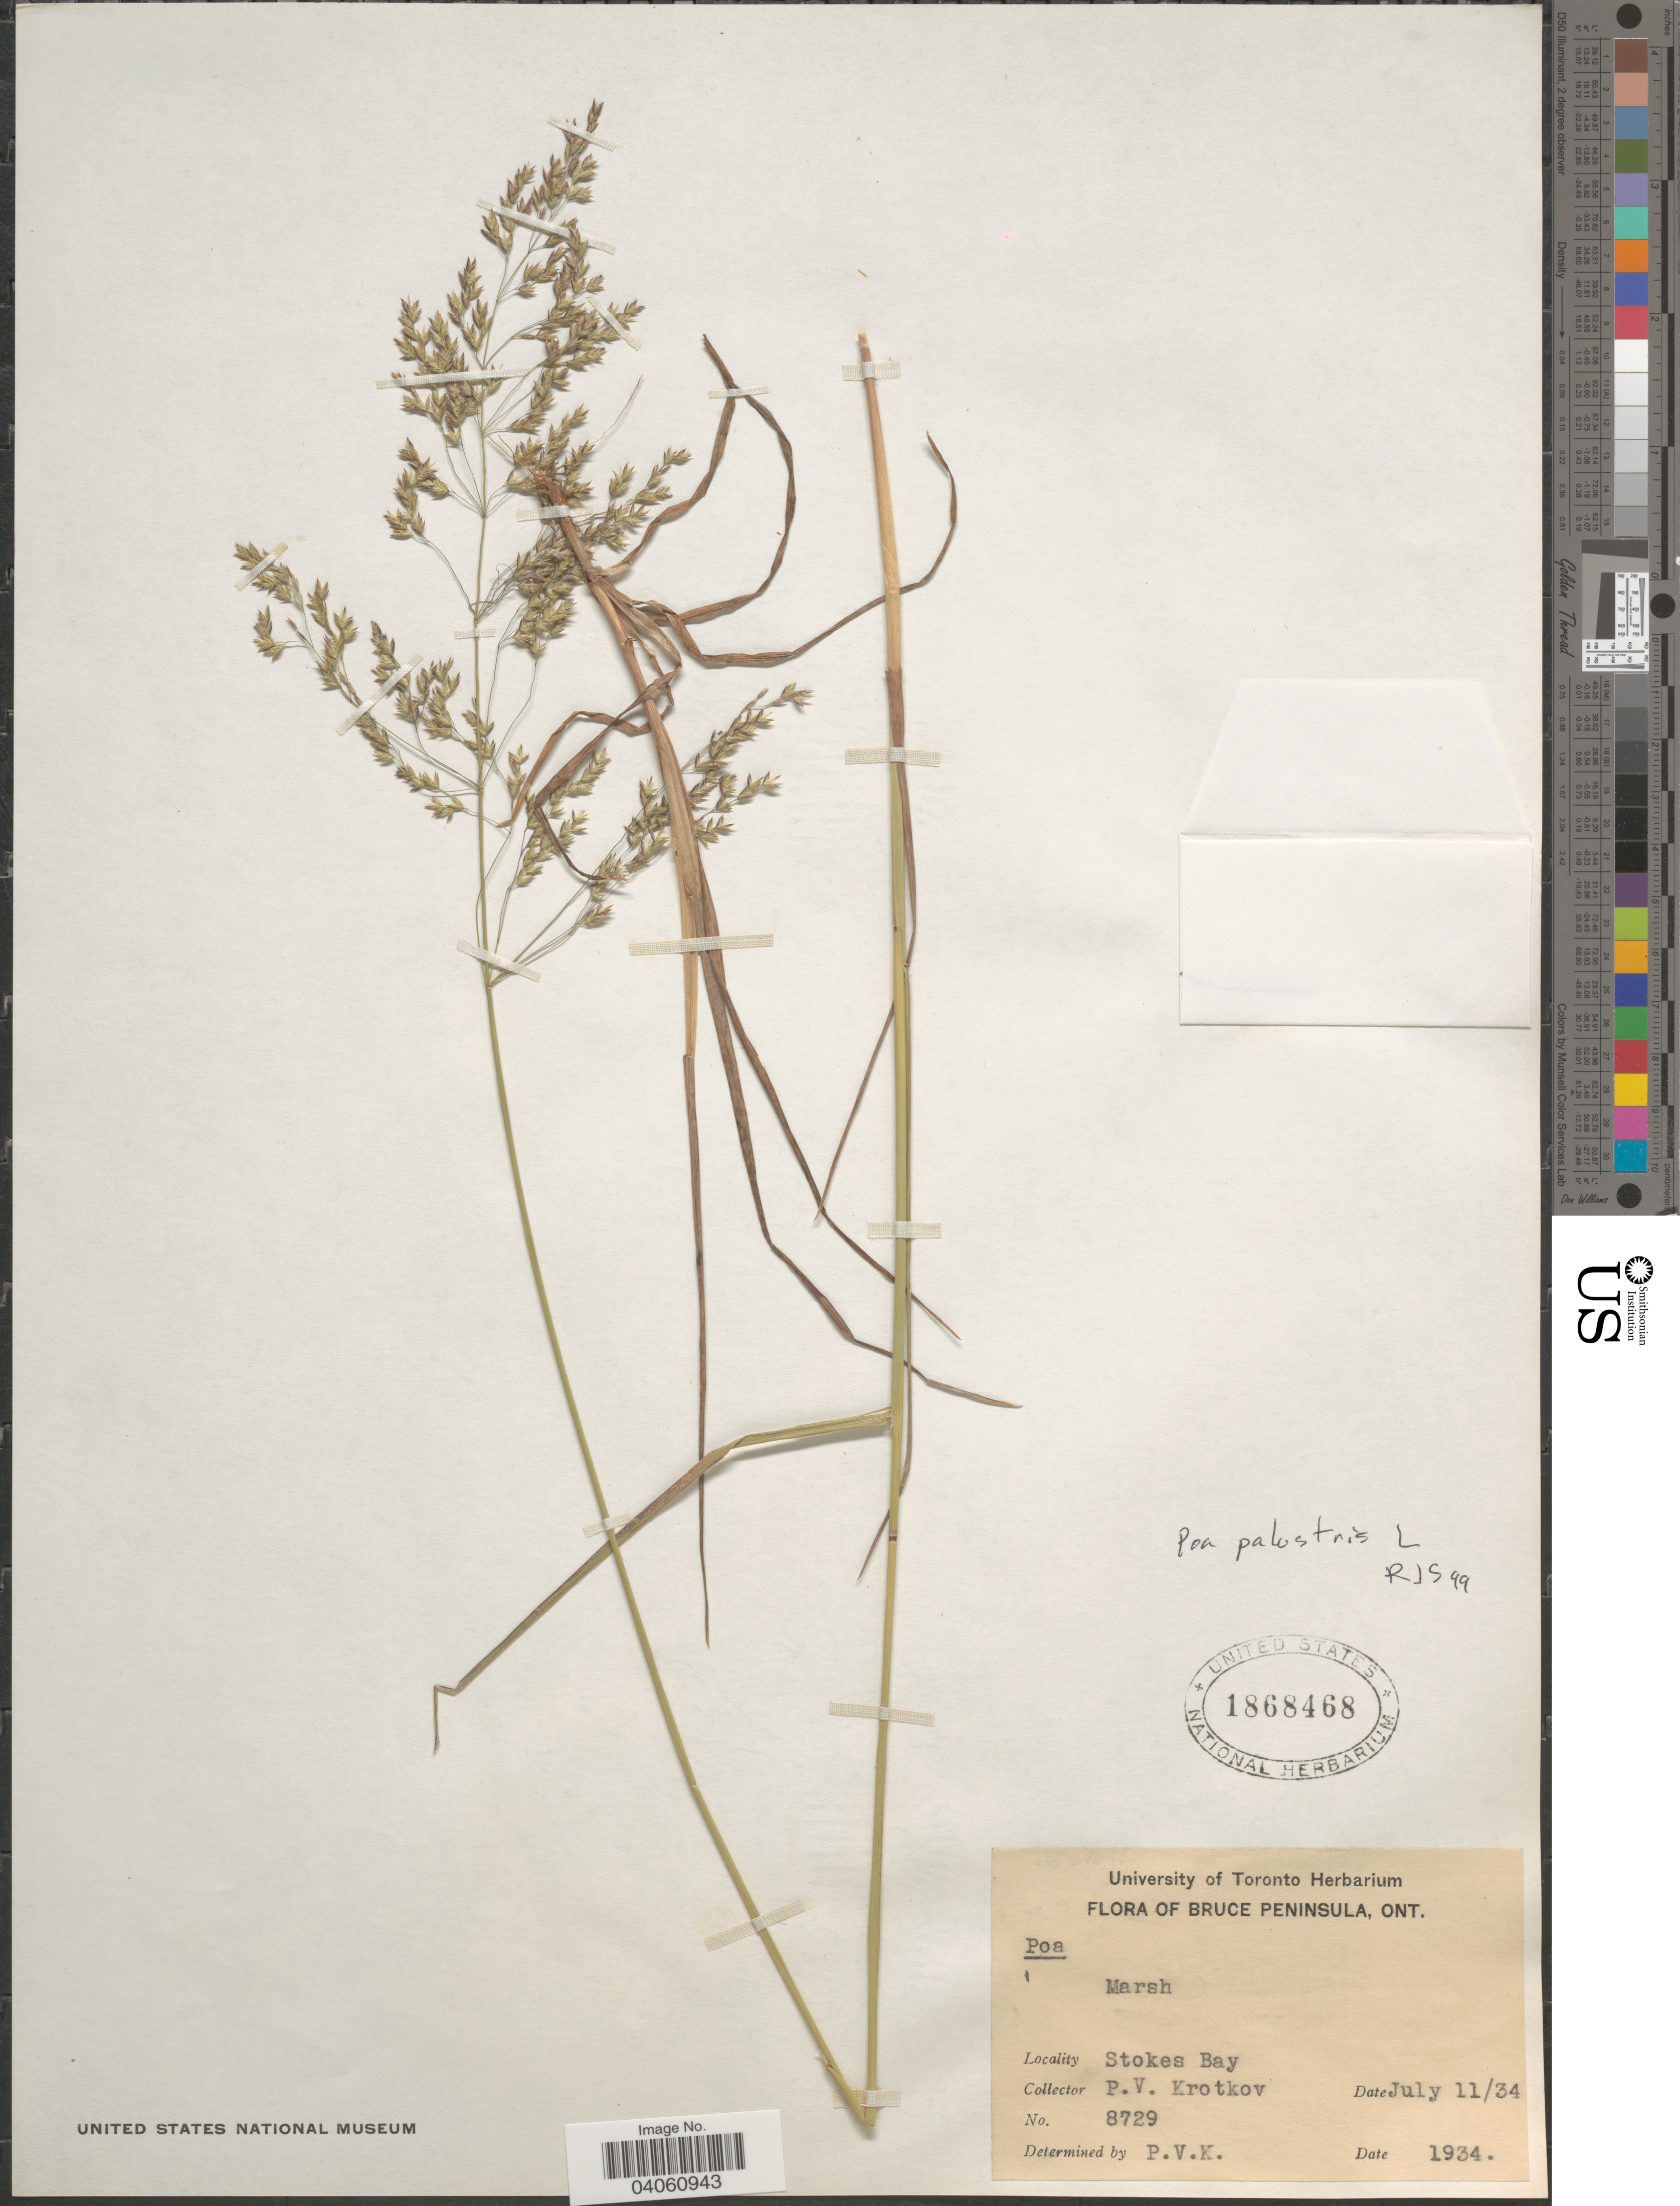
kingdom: Plantae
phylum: Tracheophyta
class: Liliopsida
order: Poales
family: Poaceae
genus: Poa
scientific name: Poa palustris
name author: L.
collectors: P. V. Krotkov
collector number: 8729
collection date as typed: Transcribed d/m/y: 11/7/34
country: Canada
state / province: Ontario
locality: Bruce Peninsula. Stokes Bay.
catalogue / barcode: US 1868468